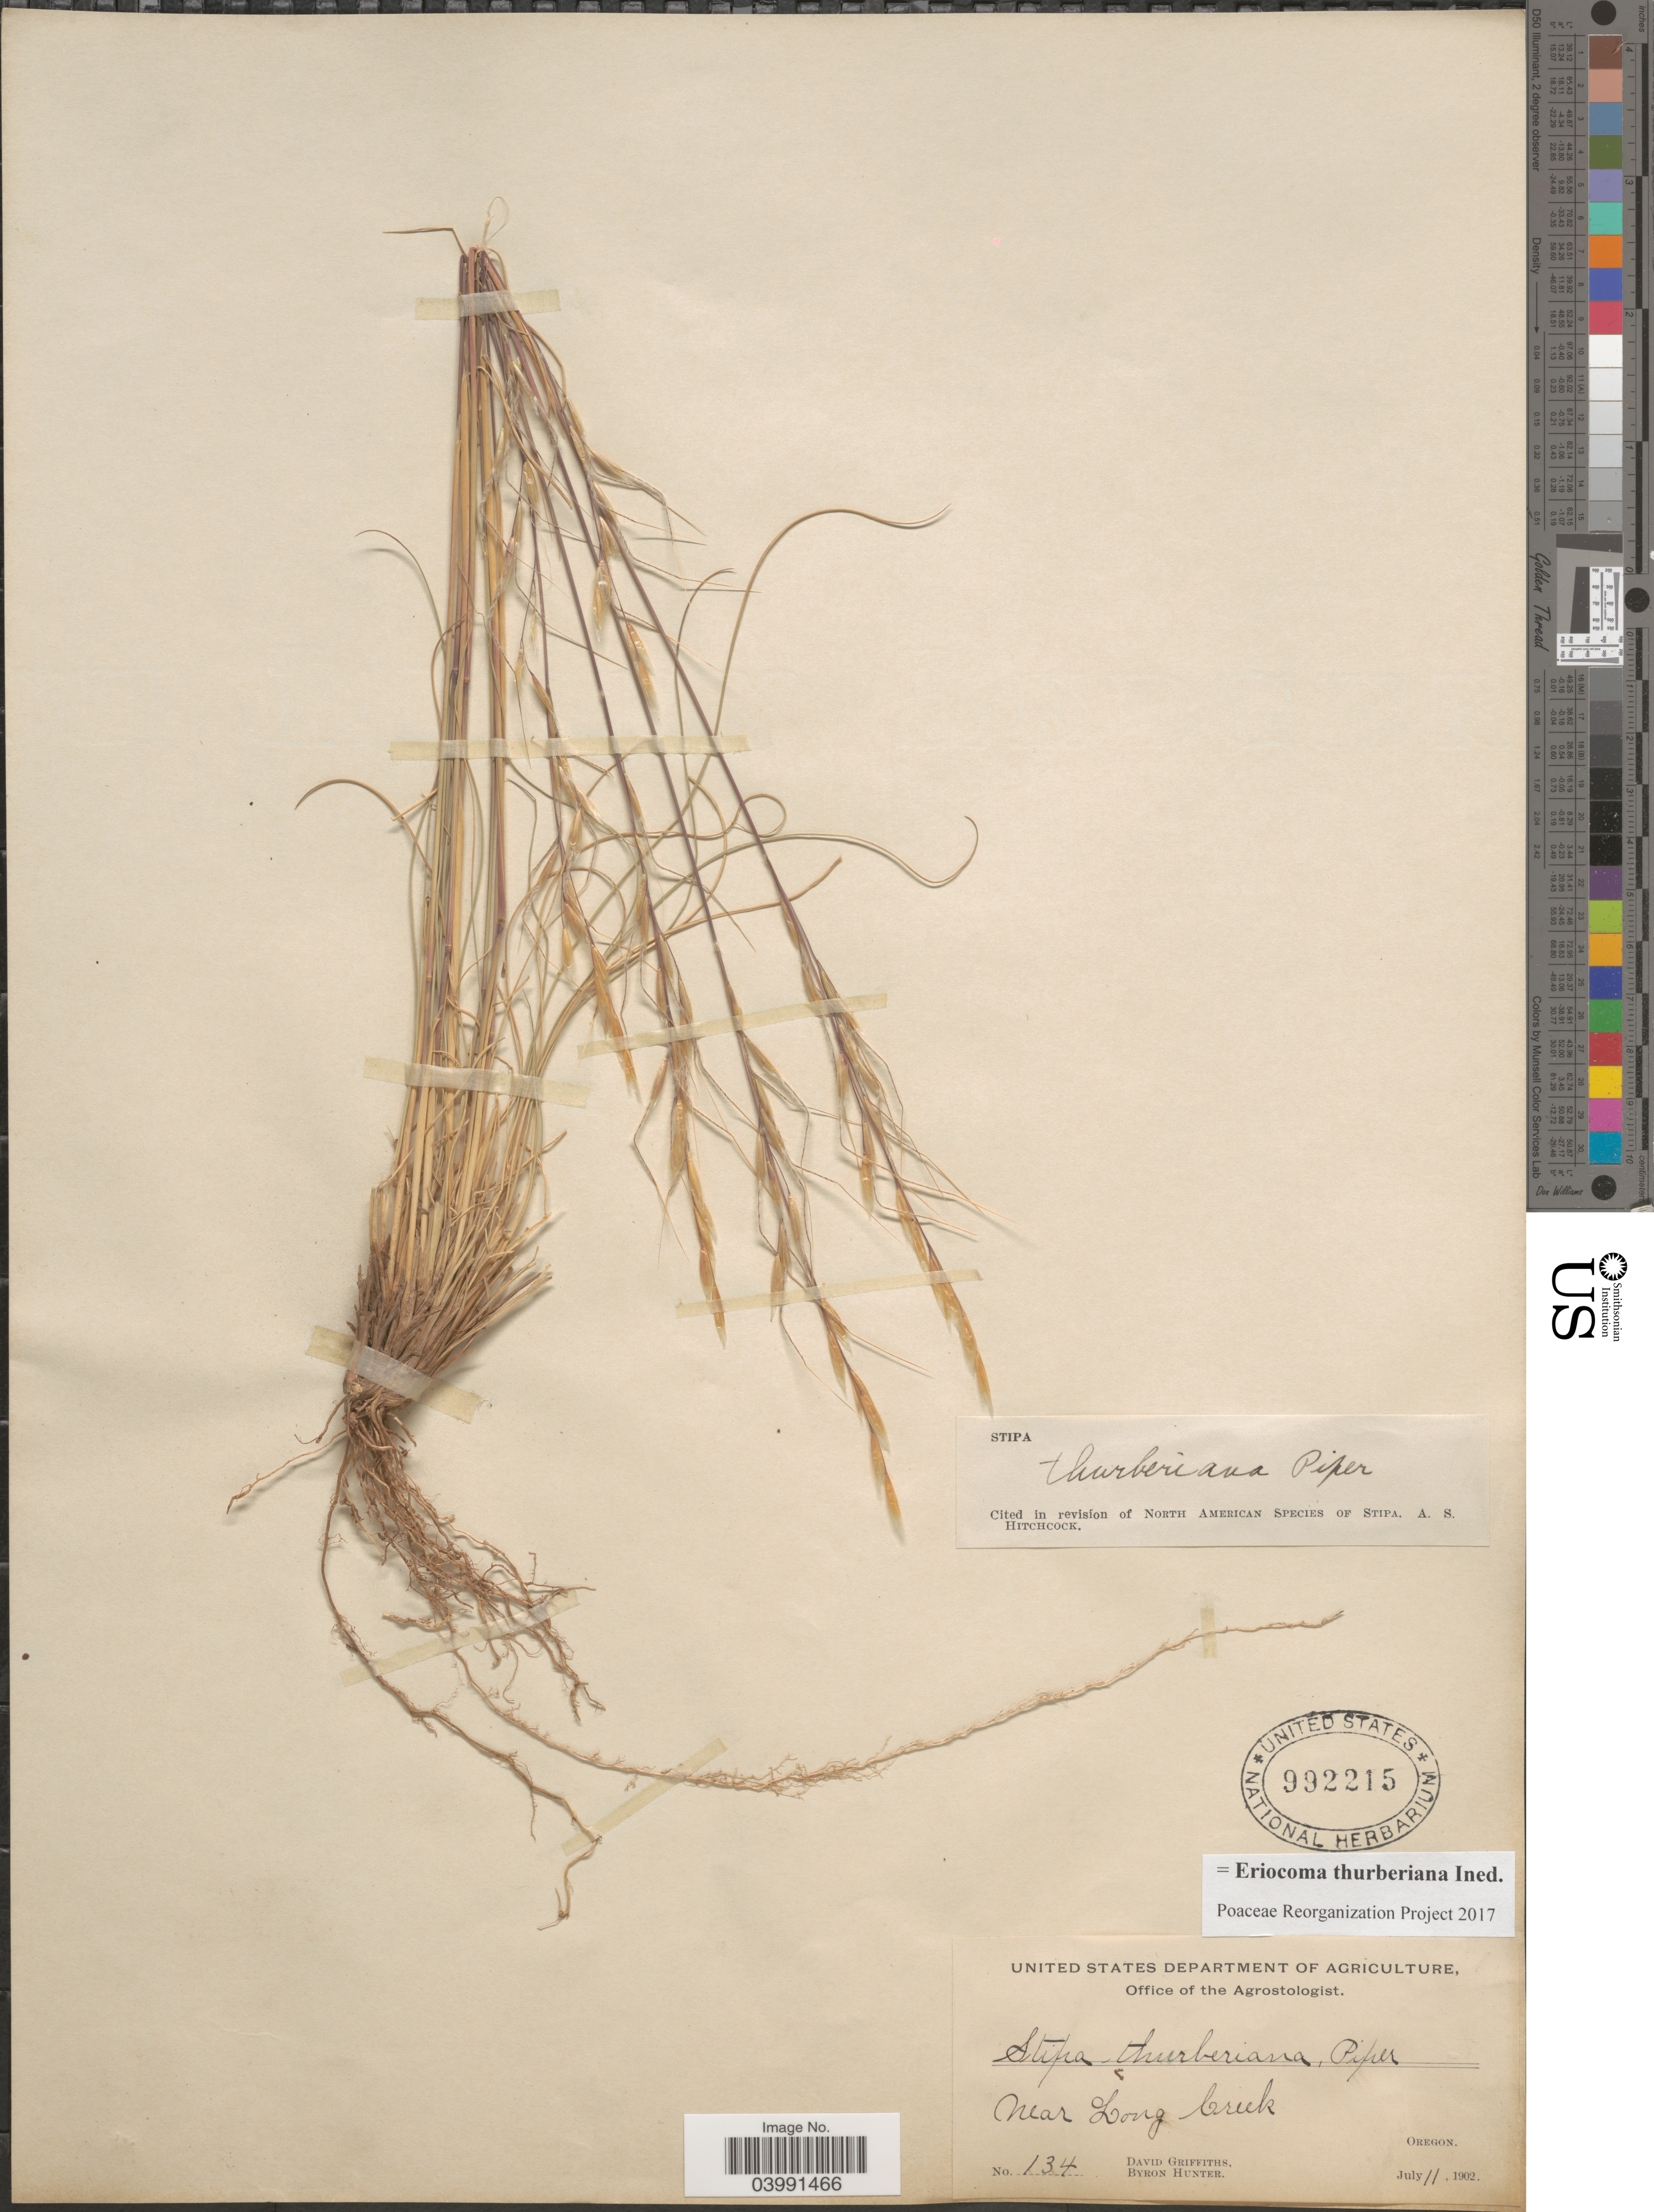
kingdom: Plantae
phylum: Tracheophyta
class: Liliopsida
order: Poales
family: Poaceae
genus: Eriocoma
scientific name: Eriocoma thurberiana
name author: (Piper) Romasch.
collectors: D. Griffiths & B. Hunter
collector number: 134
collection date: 1902-07-11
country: United States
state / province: Oregon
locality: Near Long Creek.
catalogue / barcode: US 992215